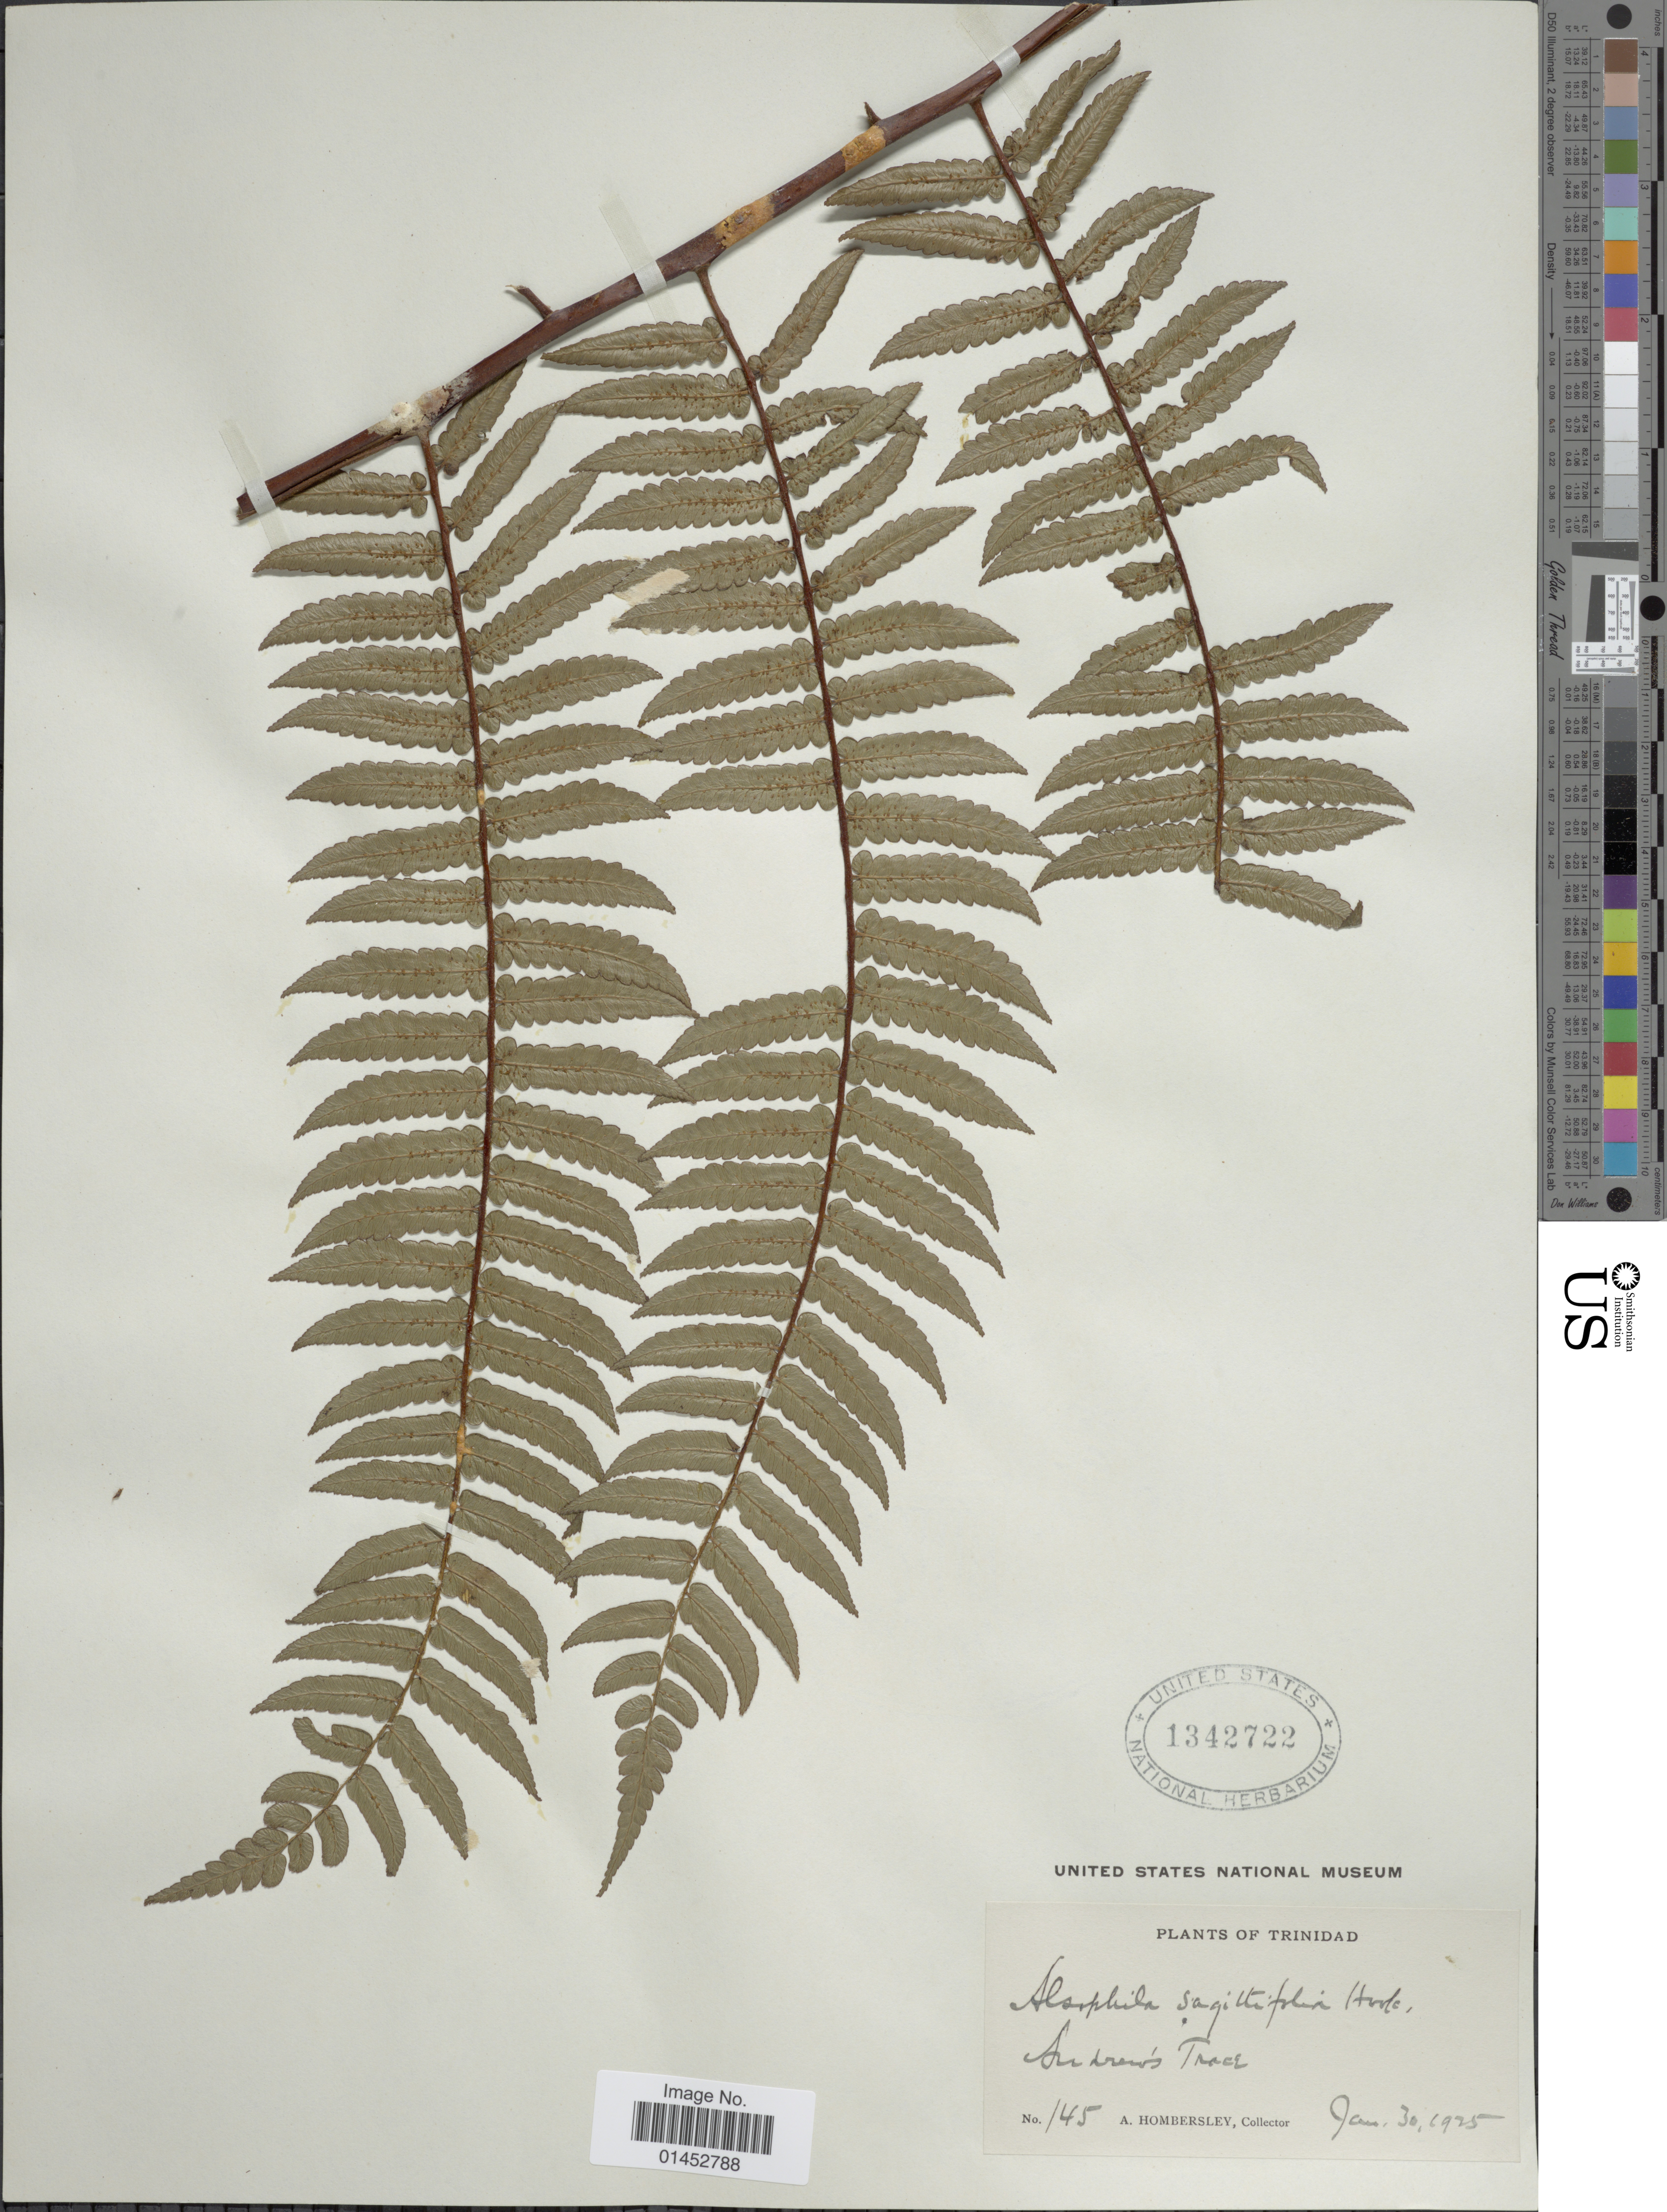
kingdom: Plantae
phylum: Tracheophyta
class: Polypodiopsida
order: Cyatheales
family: Cyatheaceae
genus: Cyathea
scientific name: Cyathea sagittifolia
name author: (Hook.) Domin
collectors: A. Hombersley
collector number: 145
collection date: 1925-01-30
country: Trinidad and Tobago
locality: Andrew's Trace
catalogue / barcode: US 1342722